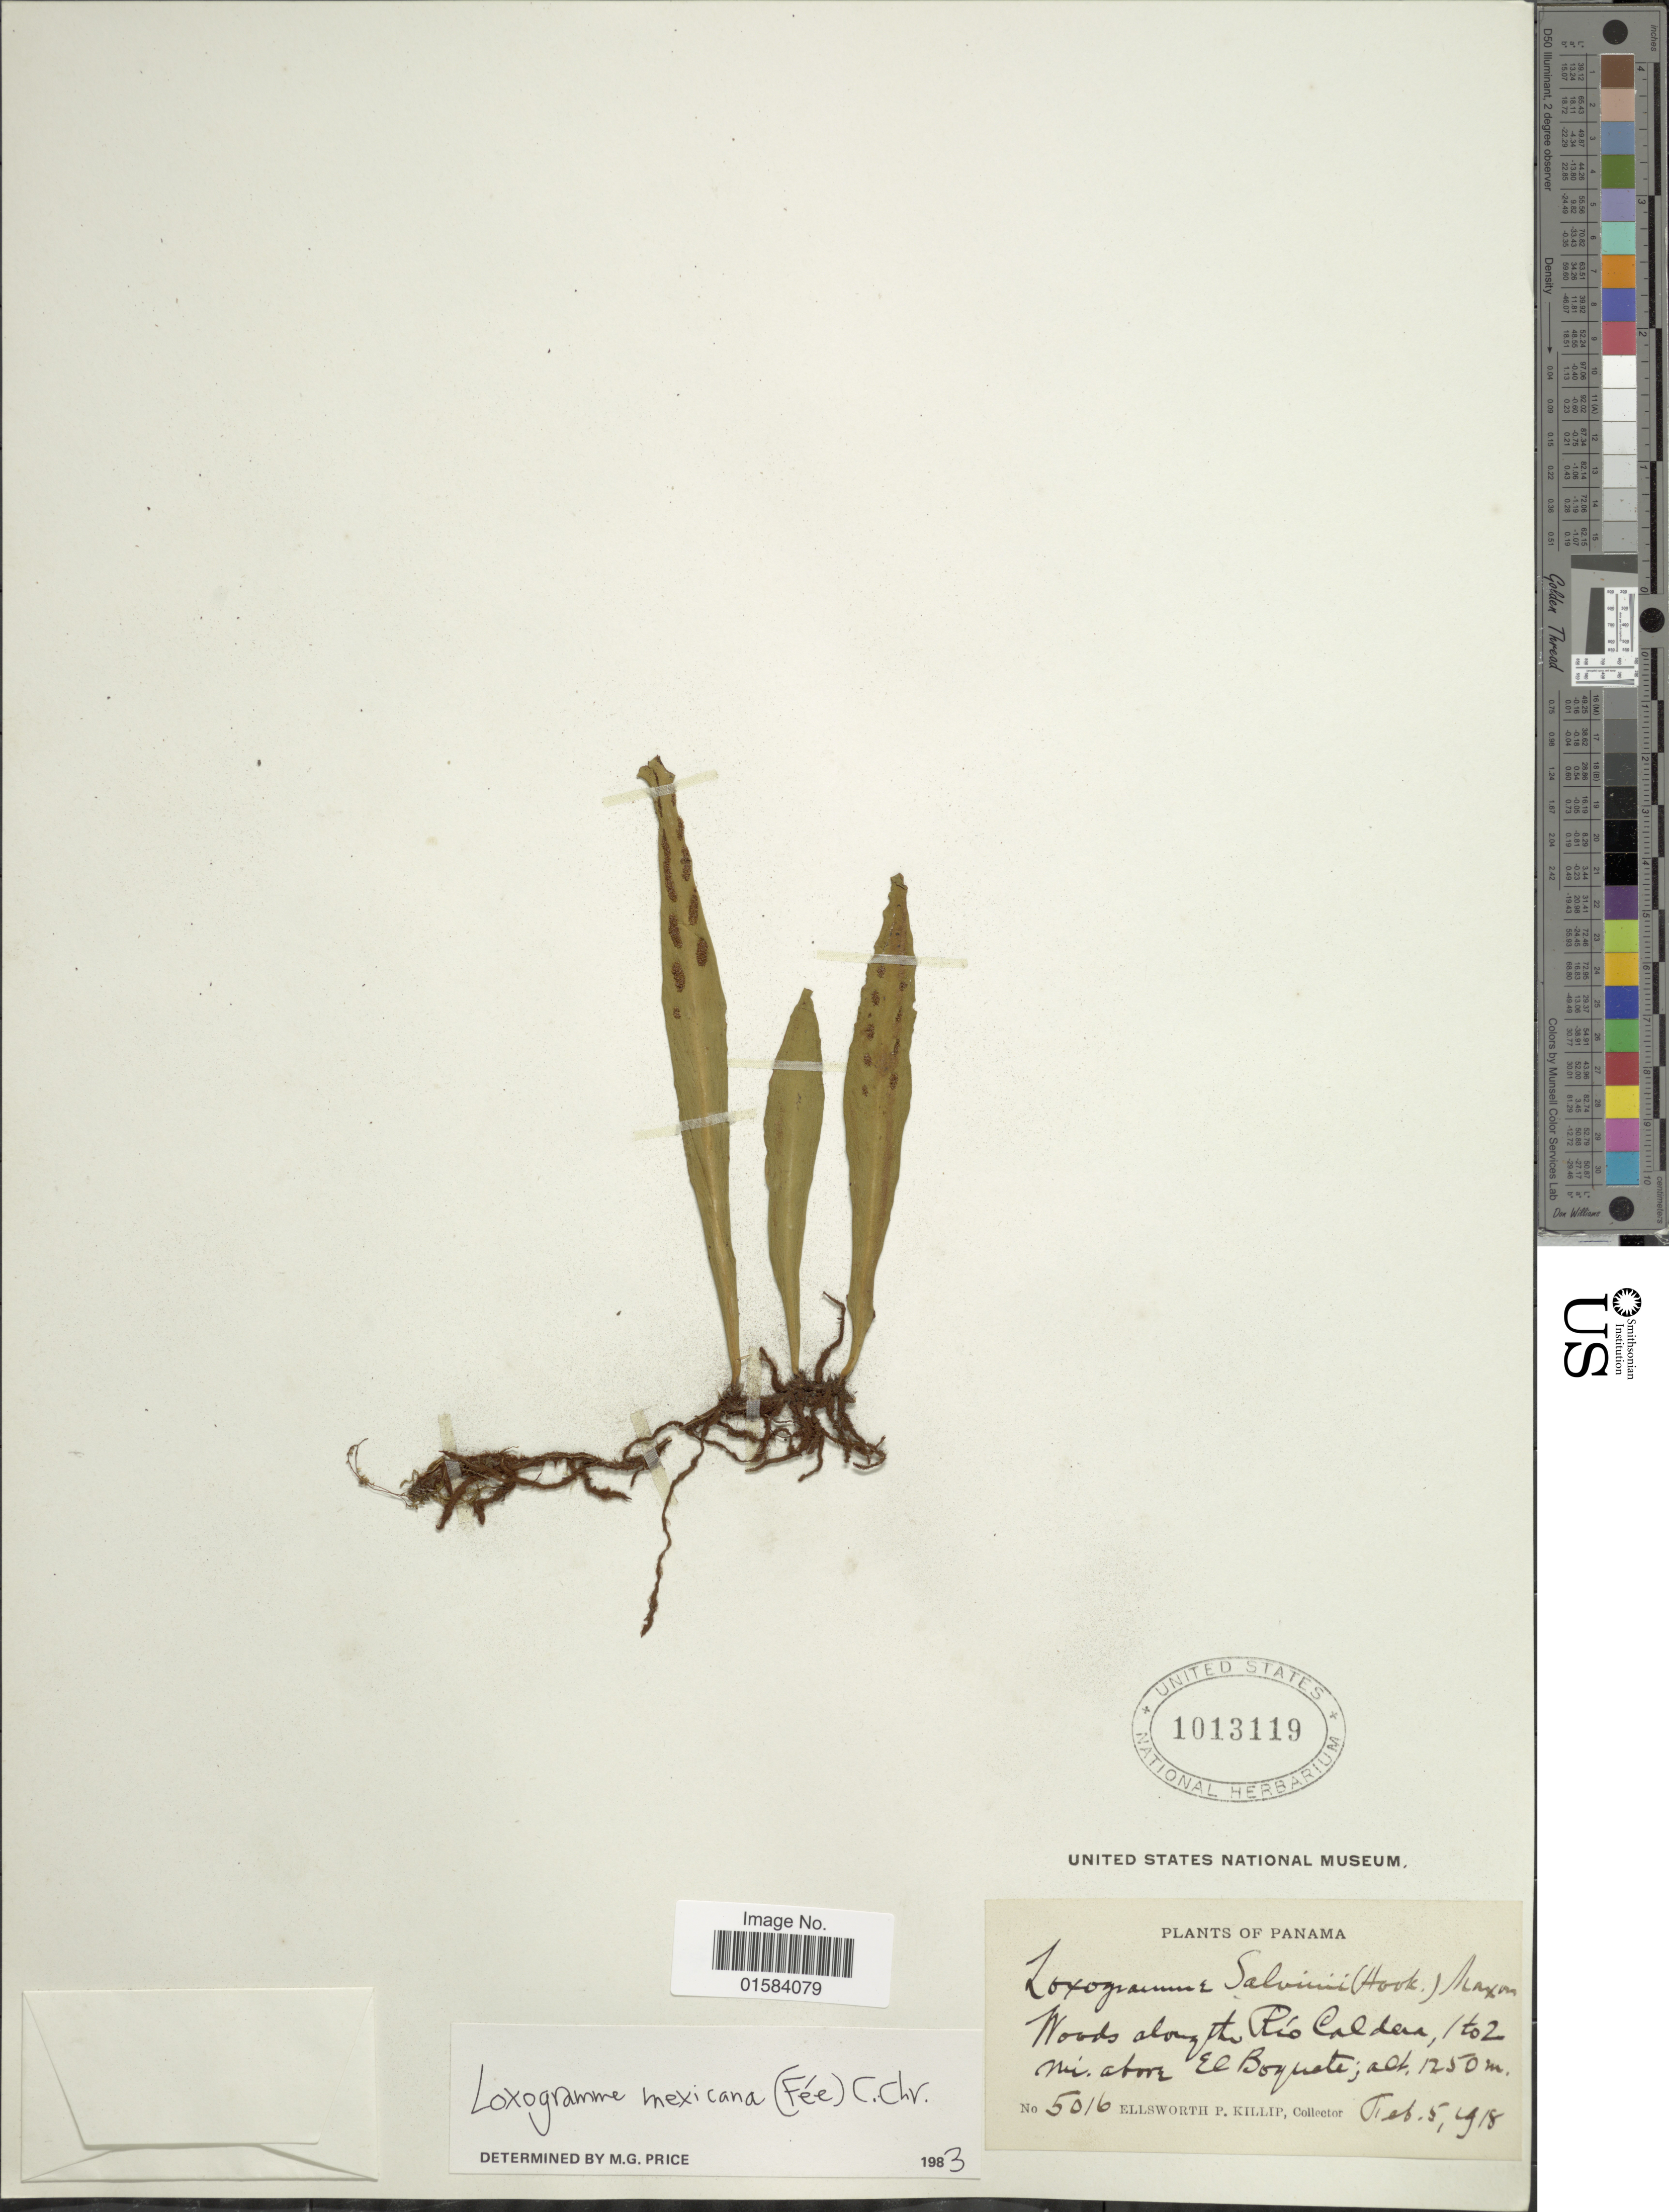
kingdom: Plantae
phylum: Tracheophyta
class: Polypodiopsida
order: Polypodiales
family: Polypodiaceae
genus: Loxogramme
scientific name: Loxogramme mexicana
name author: (Fée) C. Chr.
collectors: E. P. Killip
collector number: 5016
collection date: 1918-02-05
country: Panama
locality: Woods along the Río Caldera, 1 to 2 mi. above El Boquete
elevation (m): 1250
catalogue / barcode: US 1013119